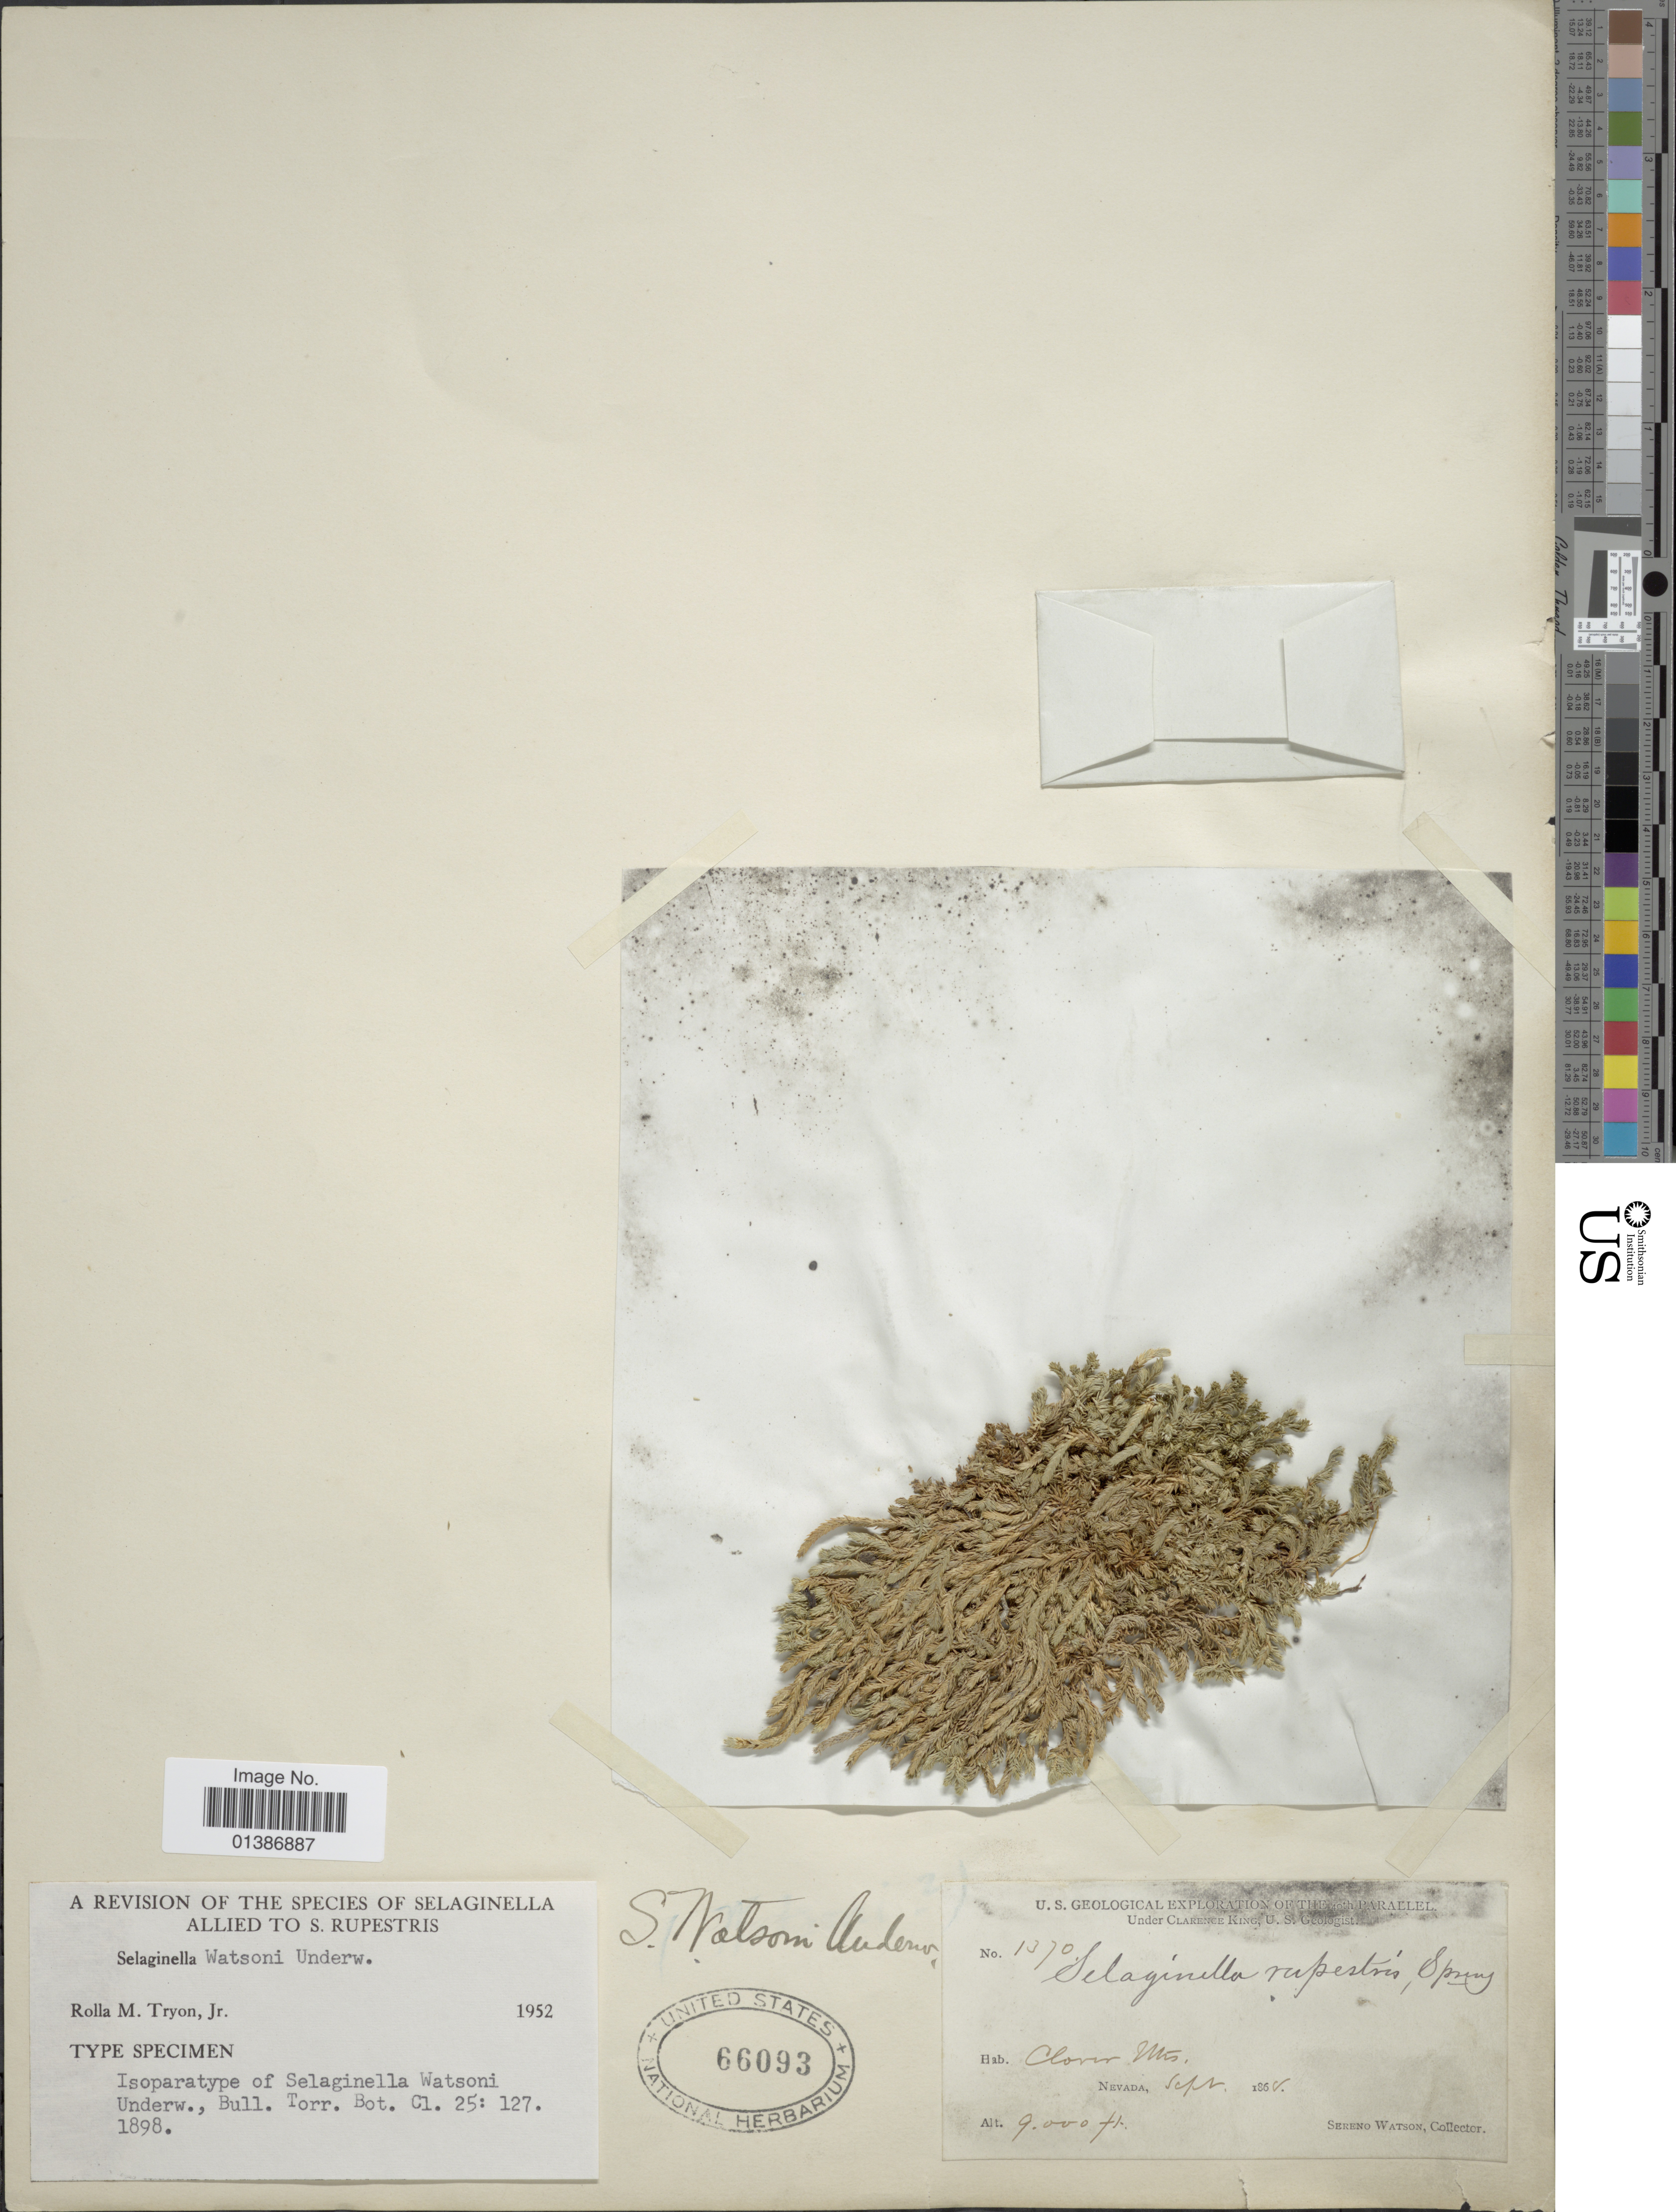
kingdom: Plantae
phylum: Tracheophyta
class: Lycopodiopsida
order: Selaginellales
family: Selaginellaceae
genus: Selaginella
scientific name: Selaginella watsonii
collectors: S. Watson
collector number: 1370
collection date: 1865-09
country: United States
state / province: Nevada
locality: Clover Mts.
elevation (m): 2743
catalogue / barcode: US 66093